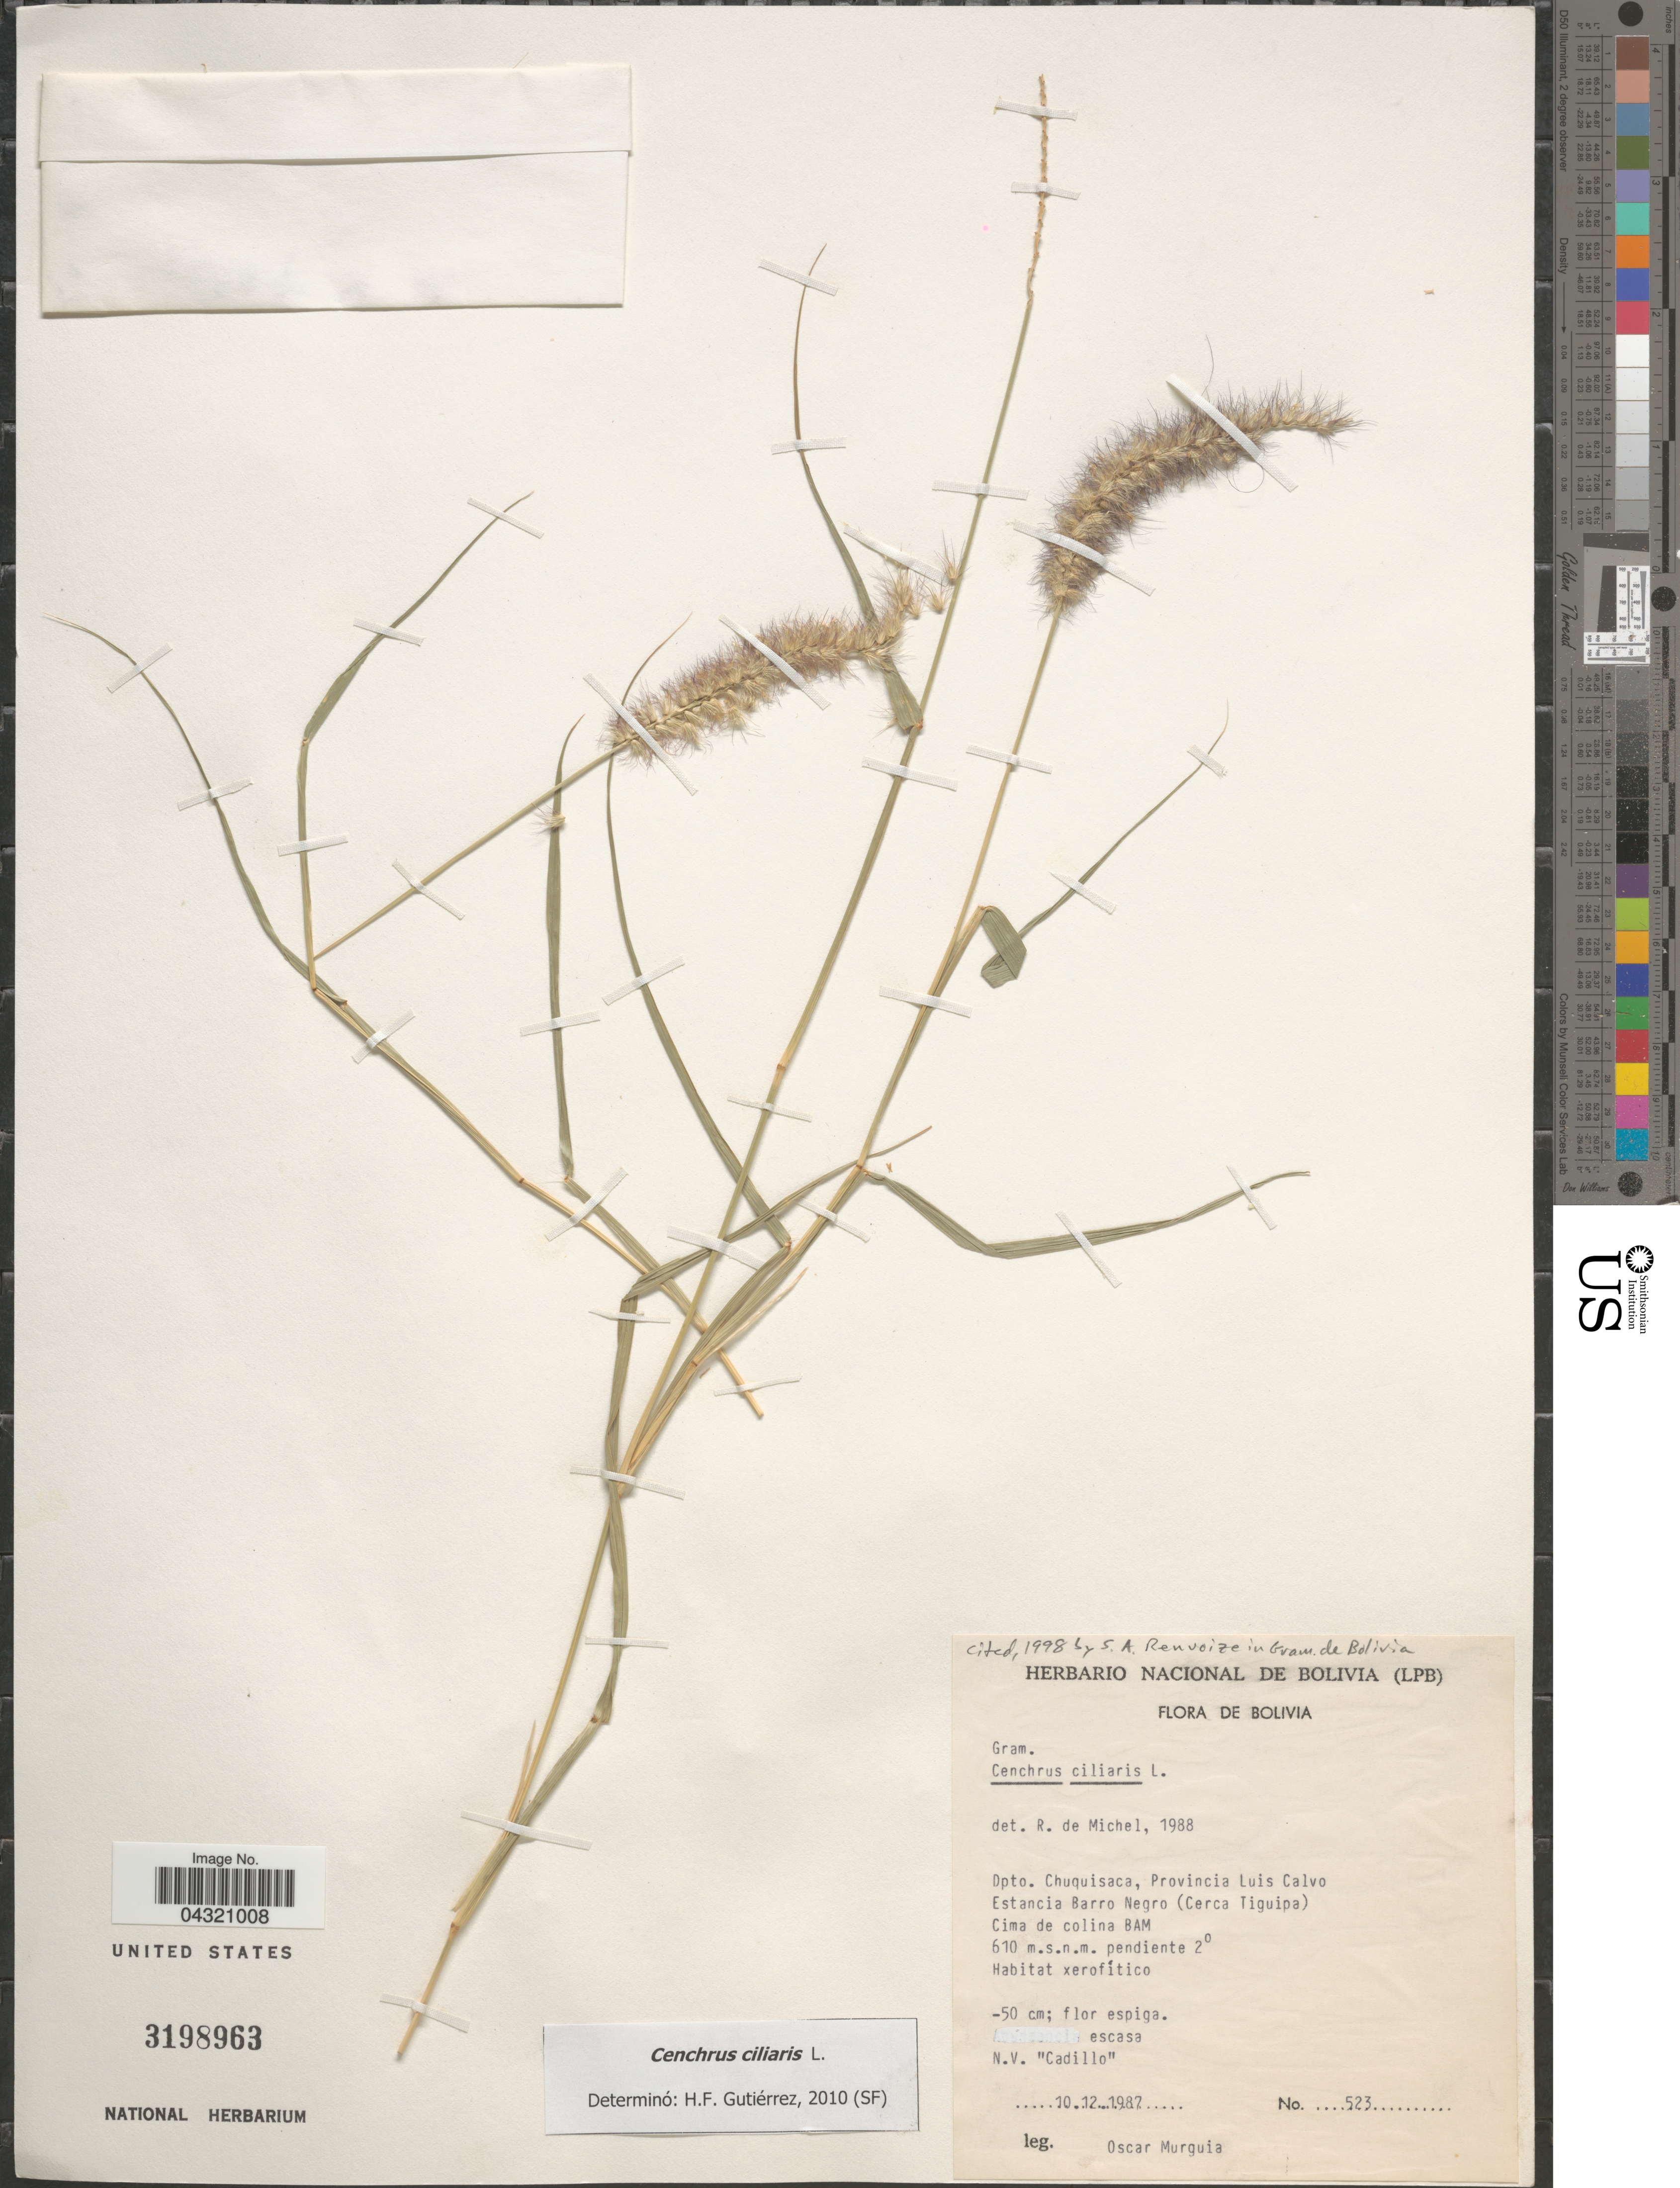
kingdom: Plantae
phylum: Tracheophyta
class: Liliopsida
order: Poales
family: Poaceae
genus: Cenchrus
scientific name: Cenchrus ciliaris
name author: L.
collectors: O. Murguia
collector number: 523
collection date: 1987-12-10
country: Bolivia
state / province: Chuquisaca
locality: Dpto. Chuquisaca, Provincia Luis Calvo. Estancia Barro Negro (Cerca Tiguipa). Cima de colina BAM.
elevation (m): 610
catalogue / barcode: US 3198963